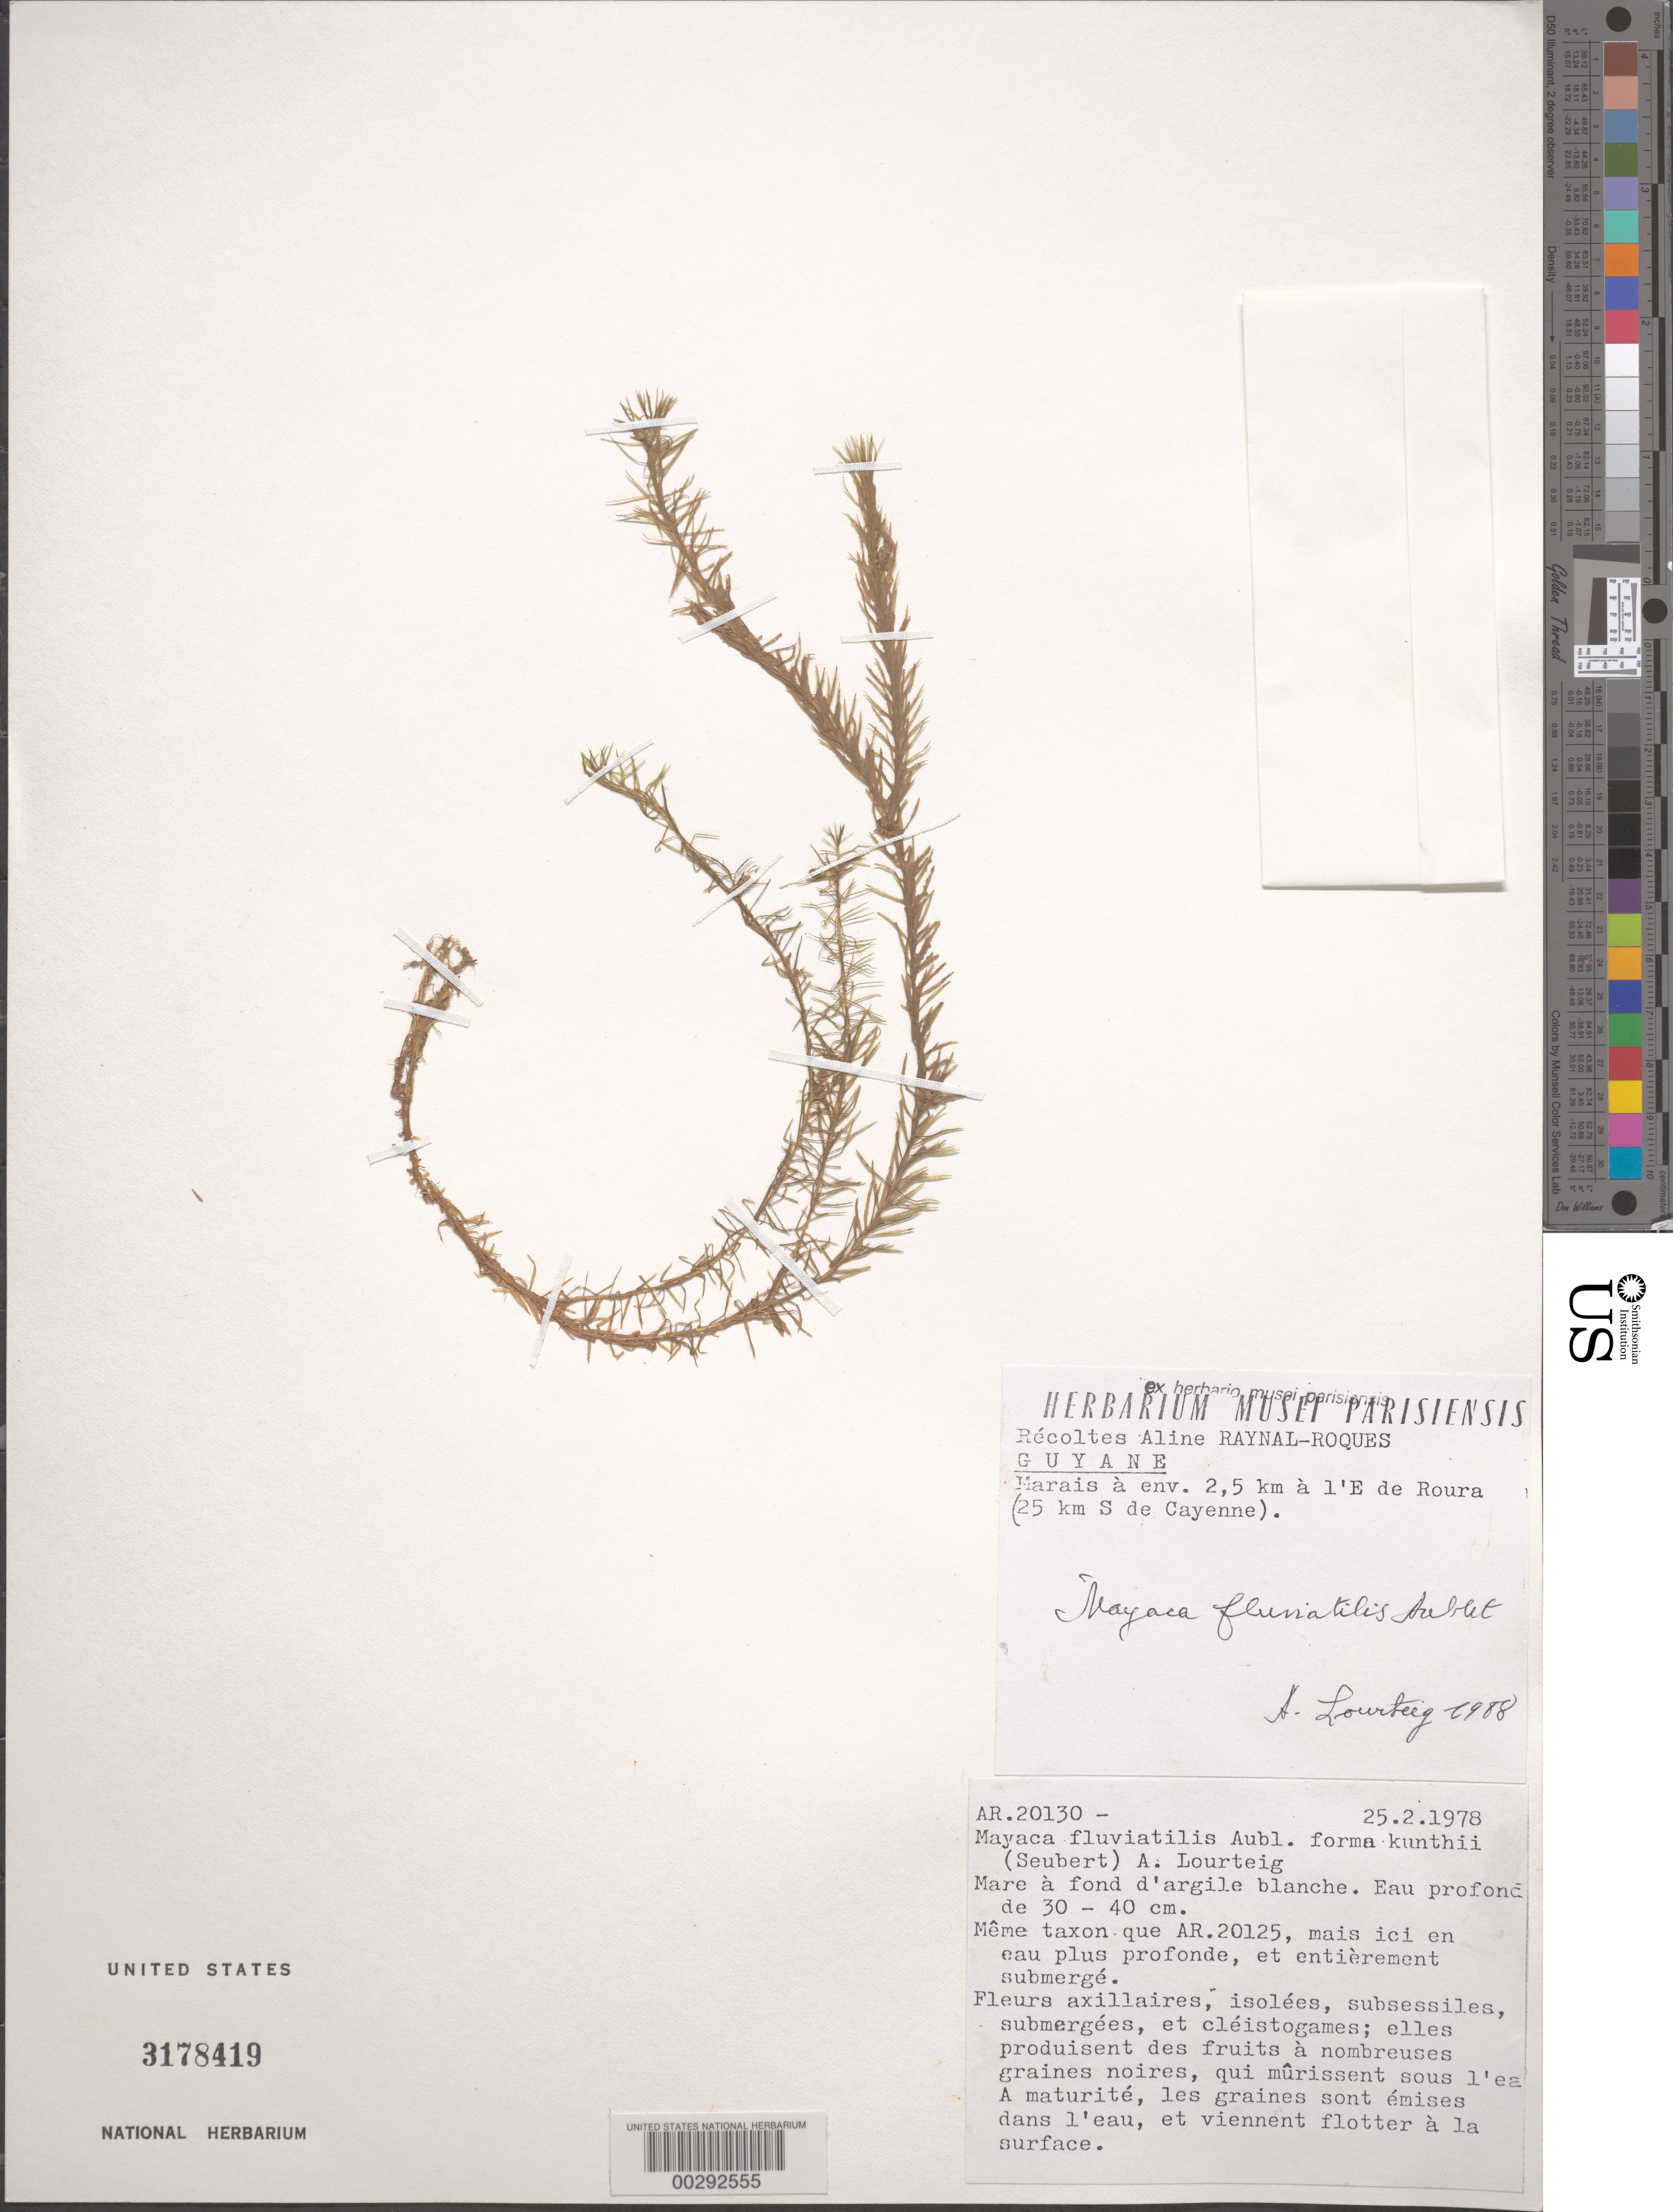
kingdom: Plantae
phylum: Tracheophyta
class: Liliopsida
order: Poales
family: Mayacaceae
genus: Mayaca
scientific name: Mayaca fluviatilis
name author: Aubl.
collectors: A. M. Raynal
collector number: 20130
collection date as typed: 25 Feb 1978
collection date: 1978-02-25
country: French Guiana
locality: Marais a 2.5 km a l'E de Roura (25 km S Cayenne)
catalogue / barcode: US 3178419